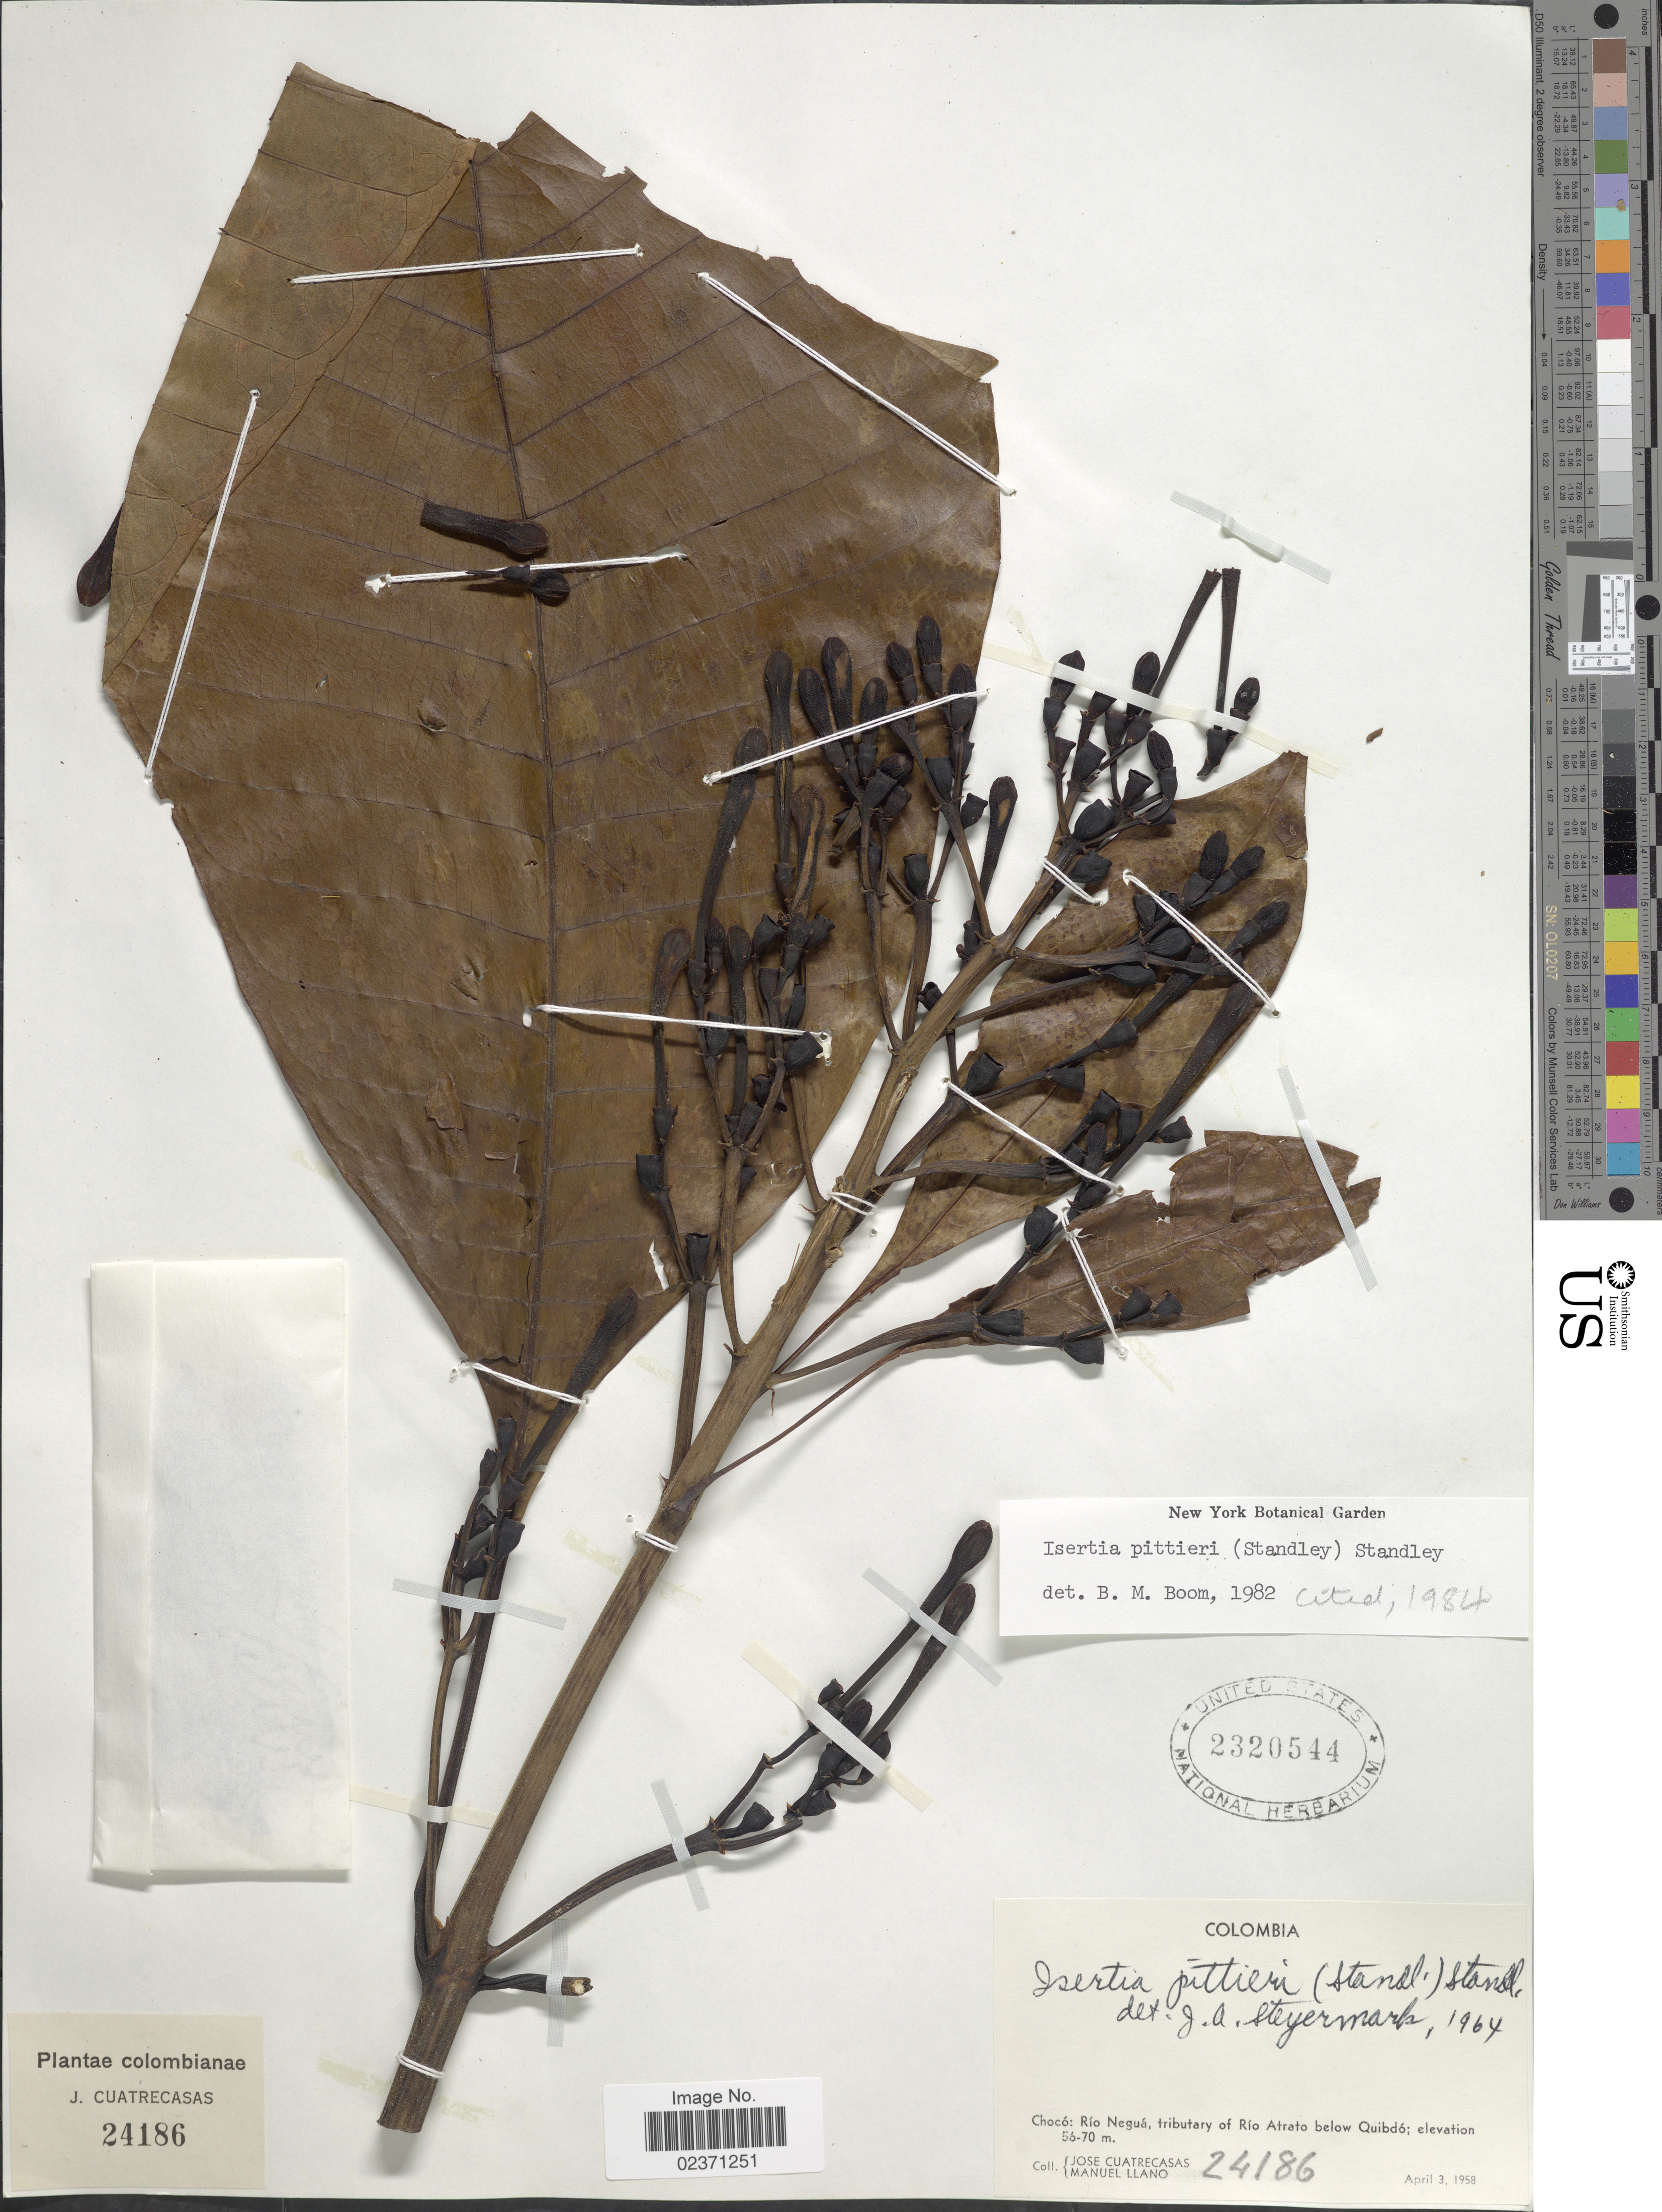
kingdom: Plantae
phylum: Tracheophyta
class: Magnoliopsida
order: Gentianales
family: Rubiaceae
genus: Isertia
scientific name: Isertia pittieri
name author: (Standl.) Standl.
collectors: J. Cuatrecasas & M. Llano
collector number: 24186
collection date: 1958-04-03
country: Colombia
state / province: Chocó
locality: Rio Negua, tributary of Rio Atrato below Quibdo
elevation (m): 56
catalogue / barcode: US 2320544